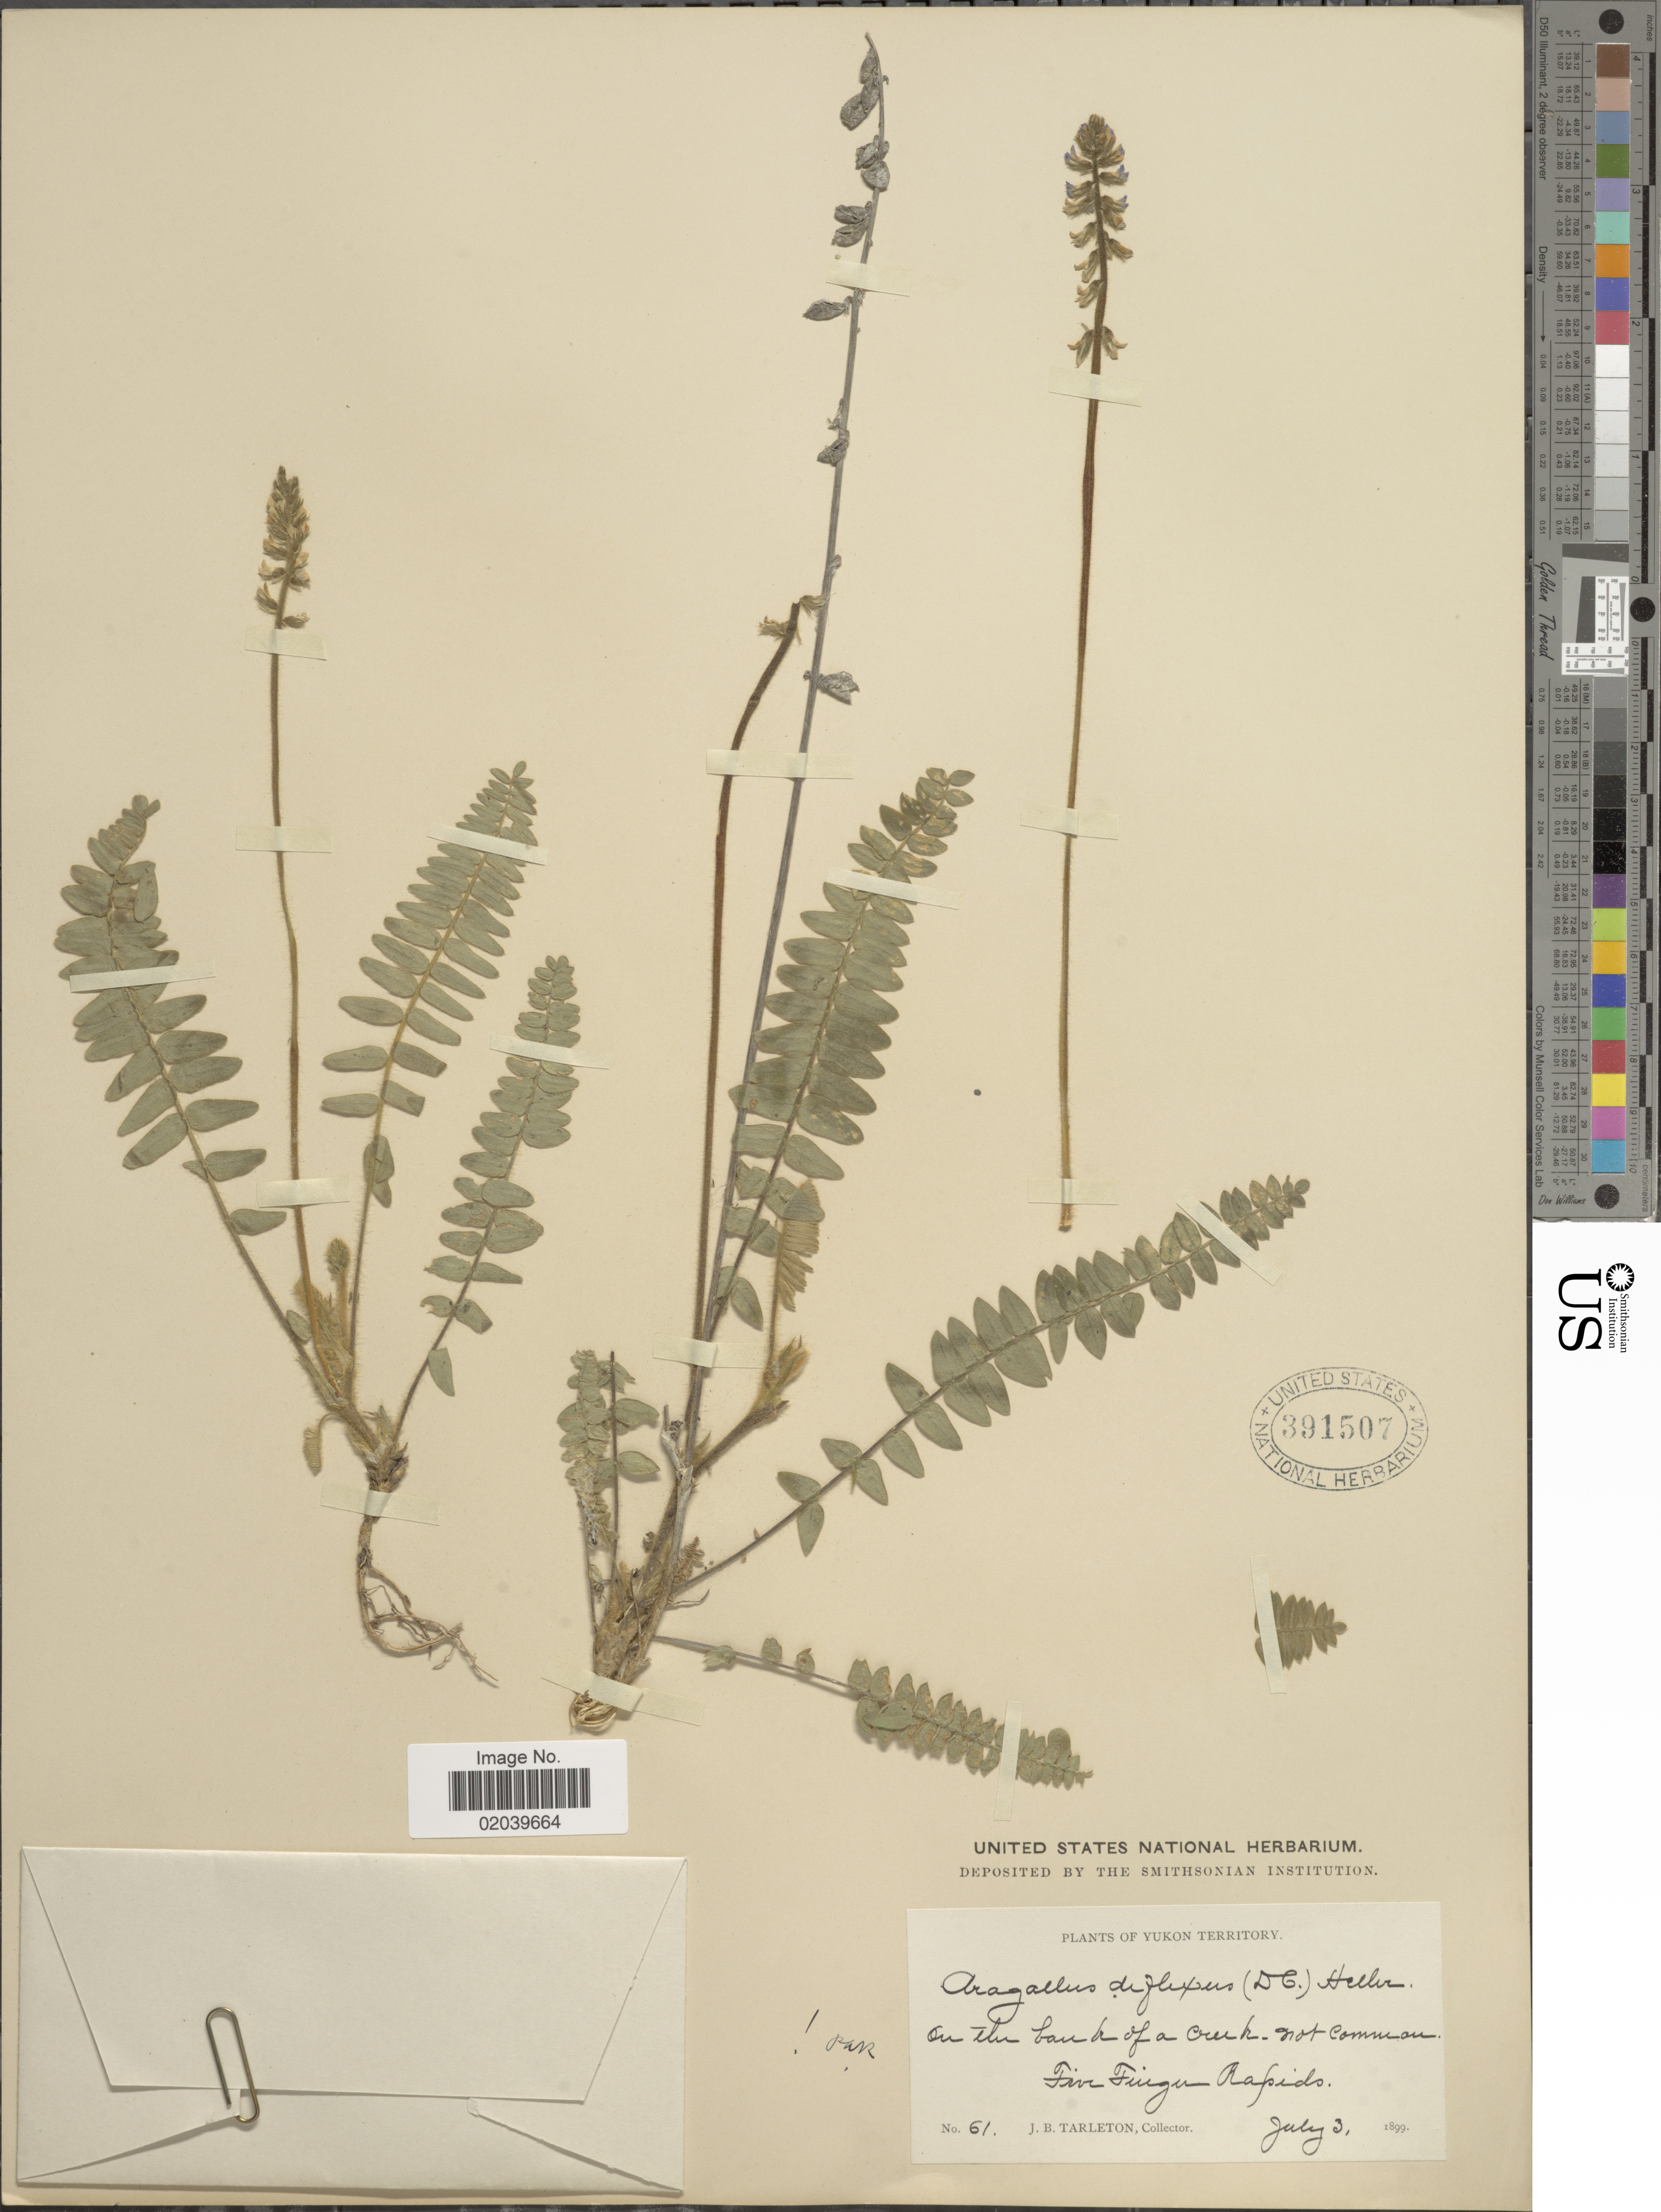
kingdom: Plantae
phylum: Tracheophyta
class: Magnoliopsida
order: Fabales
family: Fabaceae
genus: Oxytropis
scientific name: Oxytropis deflexa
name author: (Pall.) DC.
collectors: J. Tarleton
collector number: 61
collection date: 1899-07-03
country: Canada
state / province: Yukon Territory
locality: Yukon Territory, On the bank of a Creek not common, Five Fuigers Rapido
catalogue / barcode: US 391507